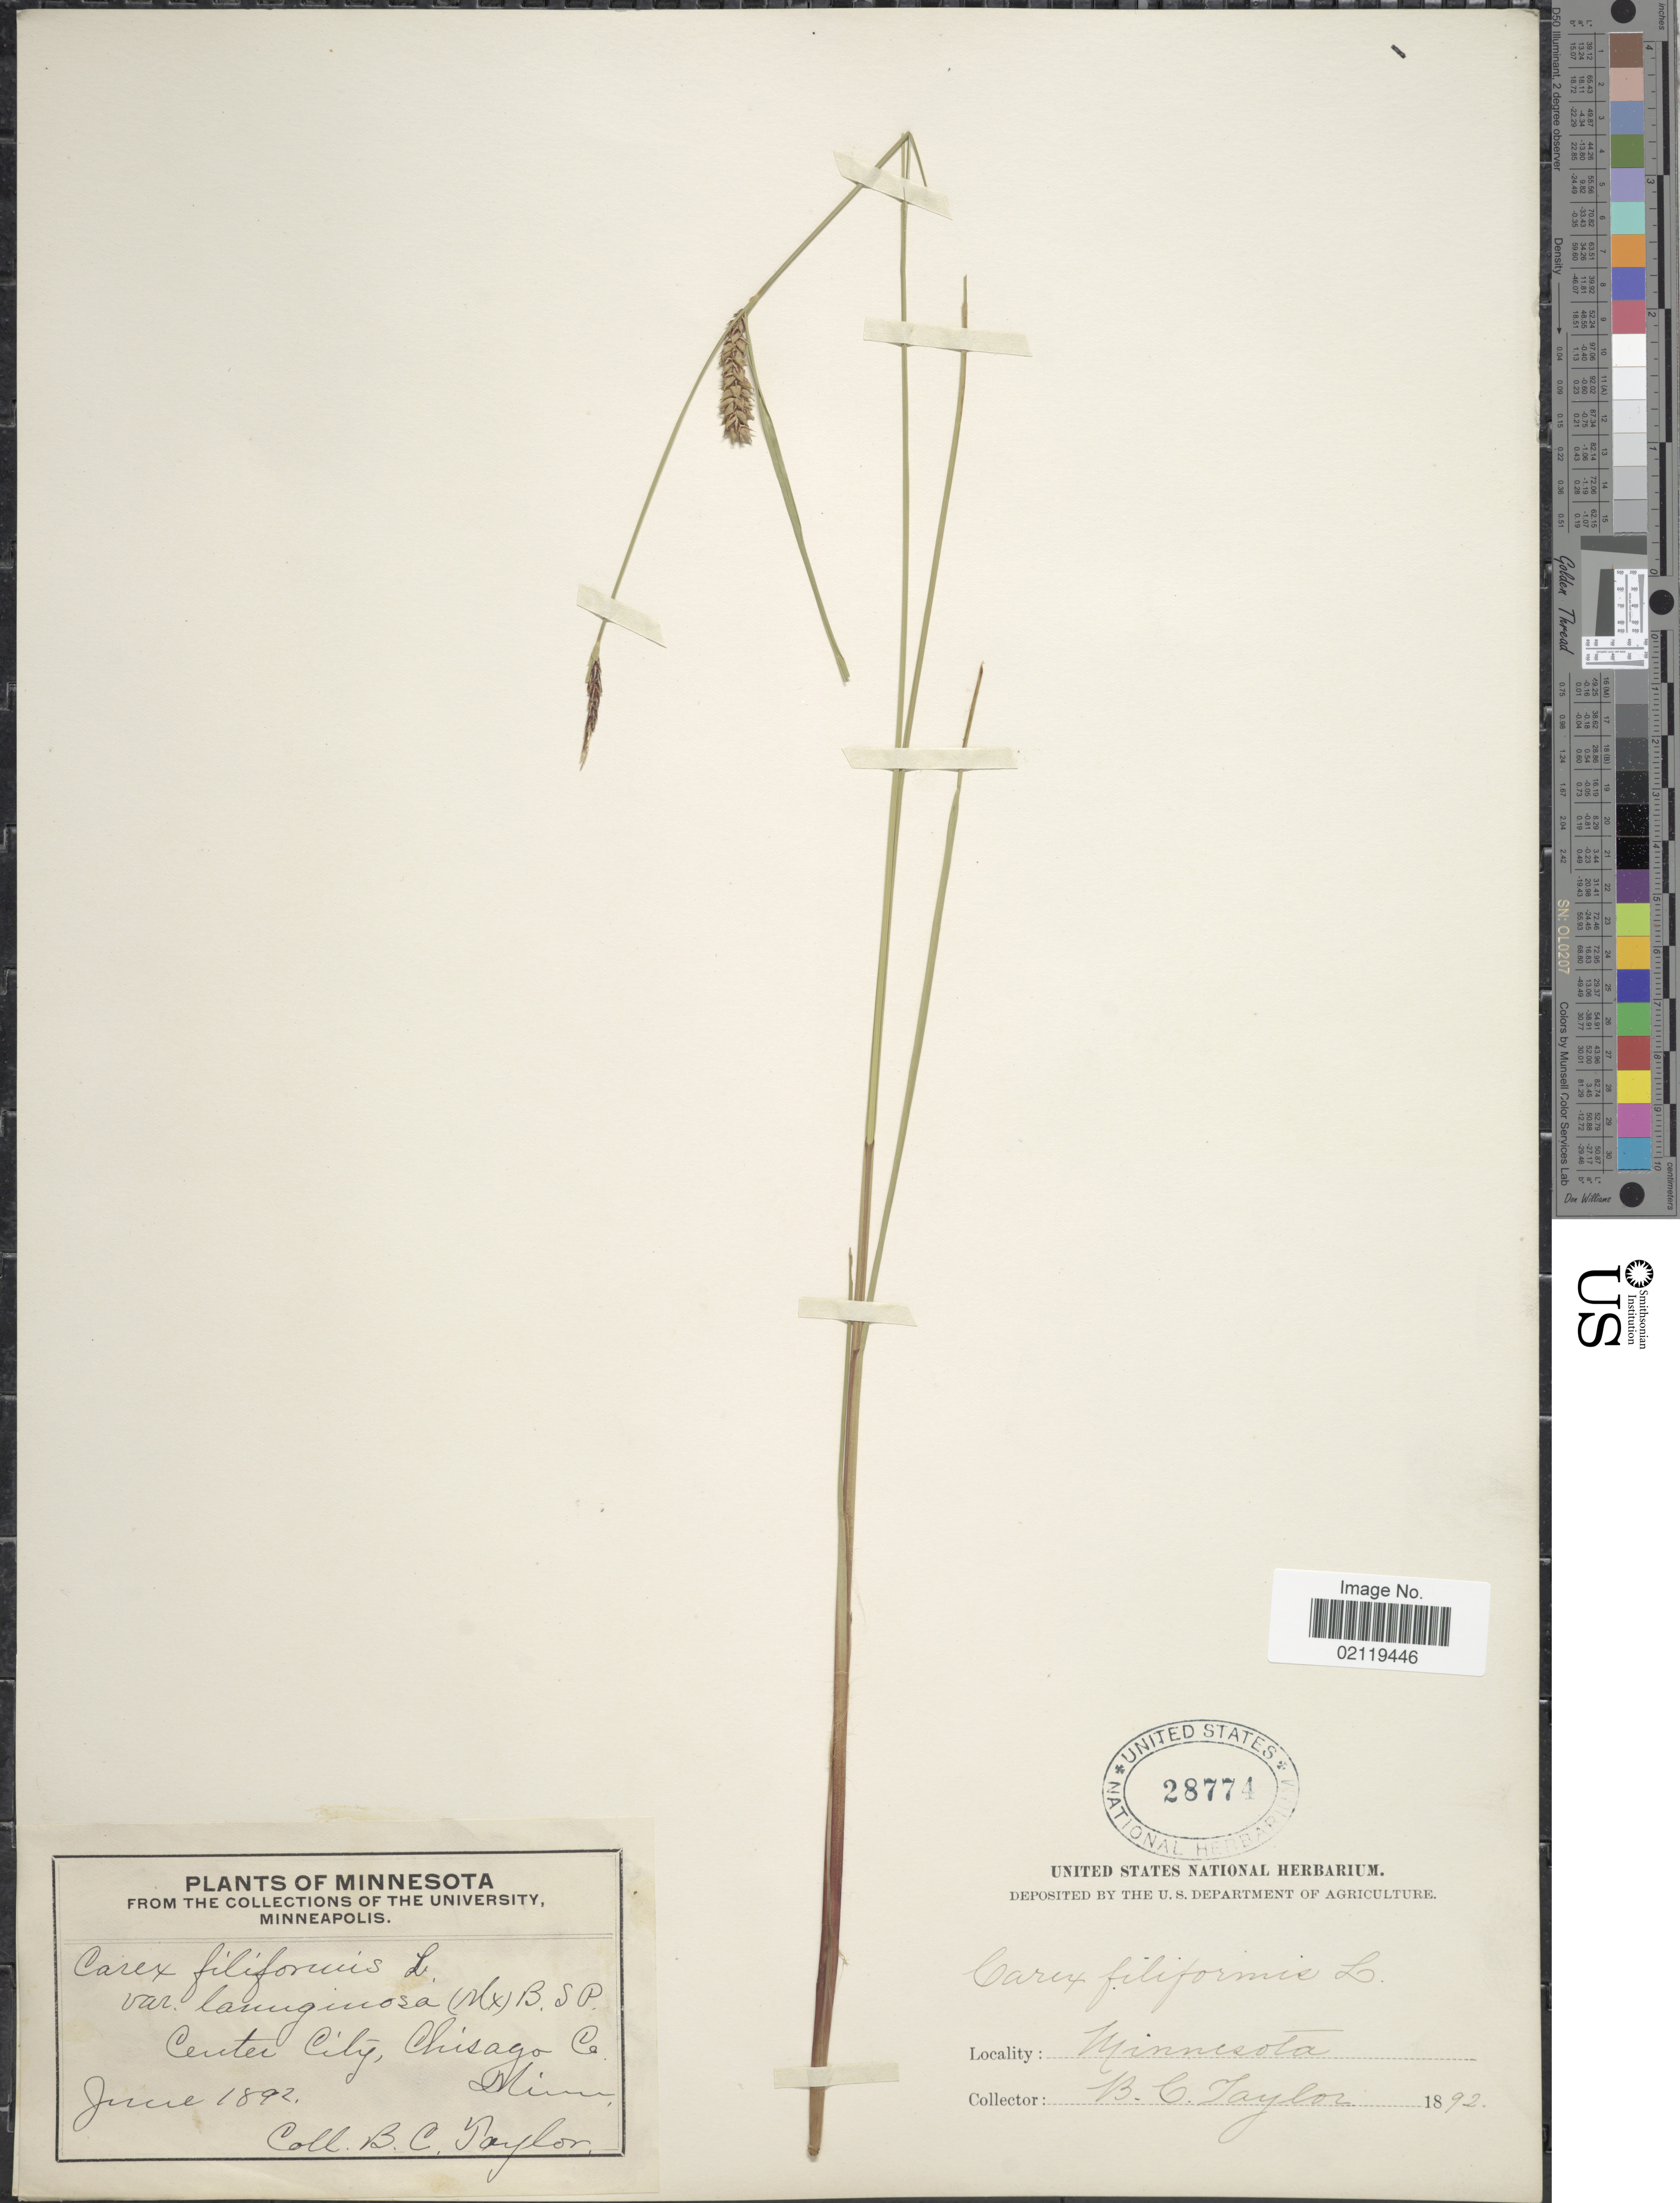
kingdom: Plantae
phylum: Tracheophyta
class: Liliopsida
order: Poales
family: Cyperaceae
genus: Carex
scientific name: Carex pellita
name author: Muhl. ex Willd.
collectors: B. C. Taylor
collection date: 1892-06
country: United States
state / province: Minnesota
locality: Center City, Chicago Co.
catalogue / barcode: US 28774